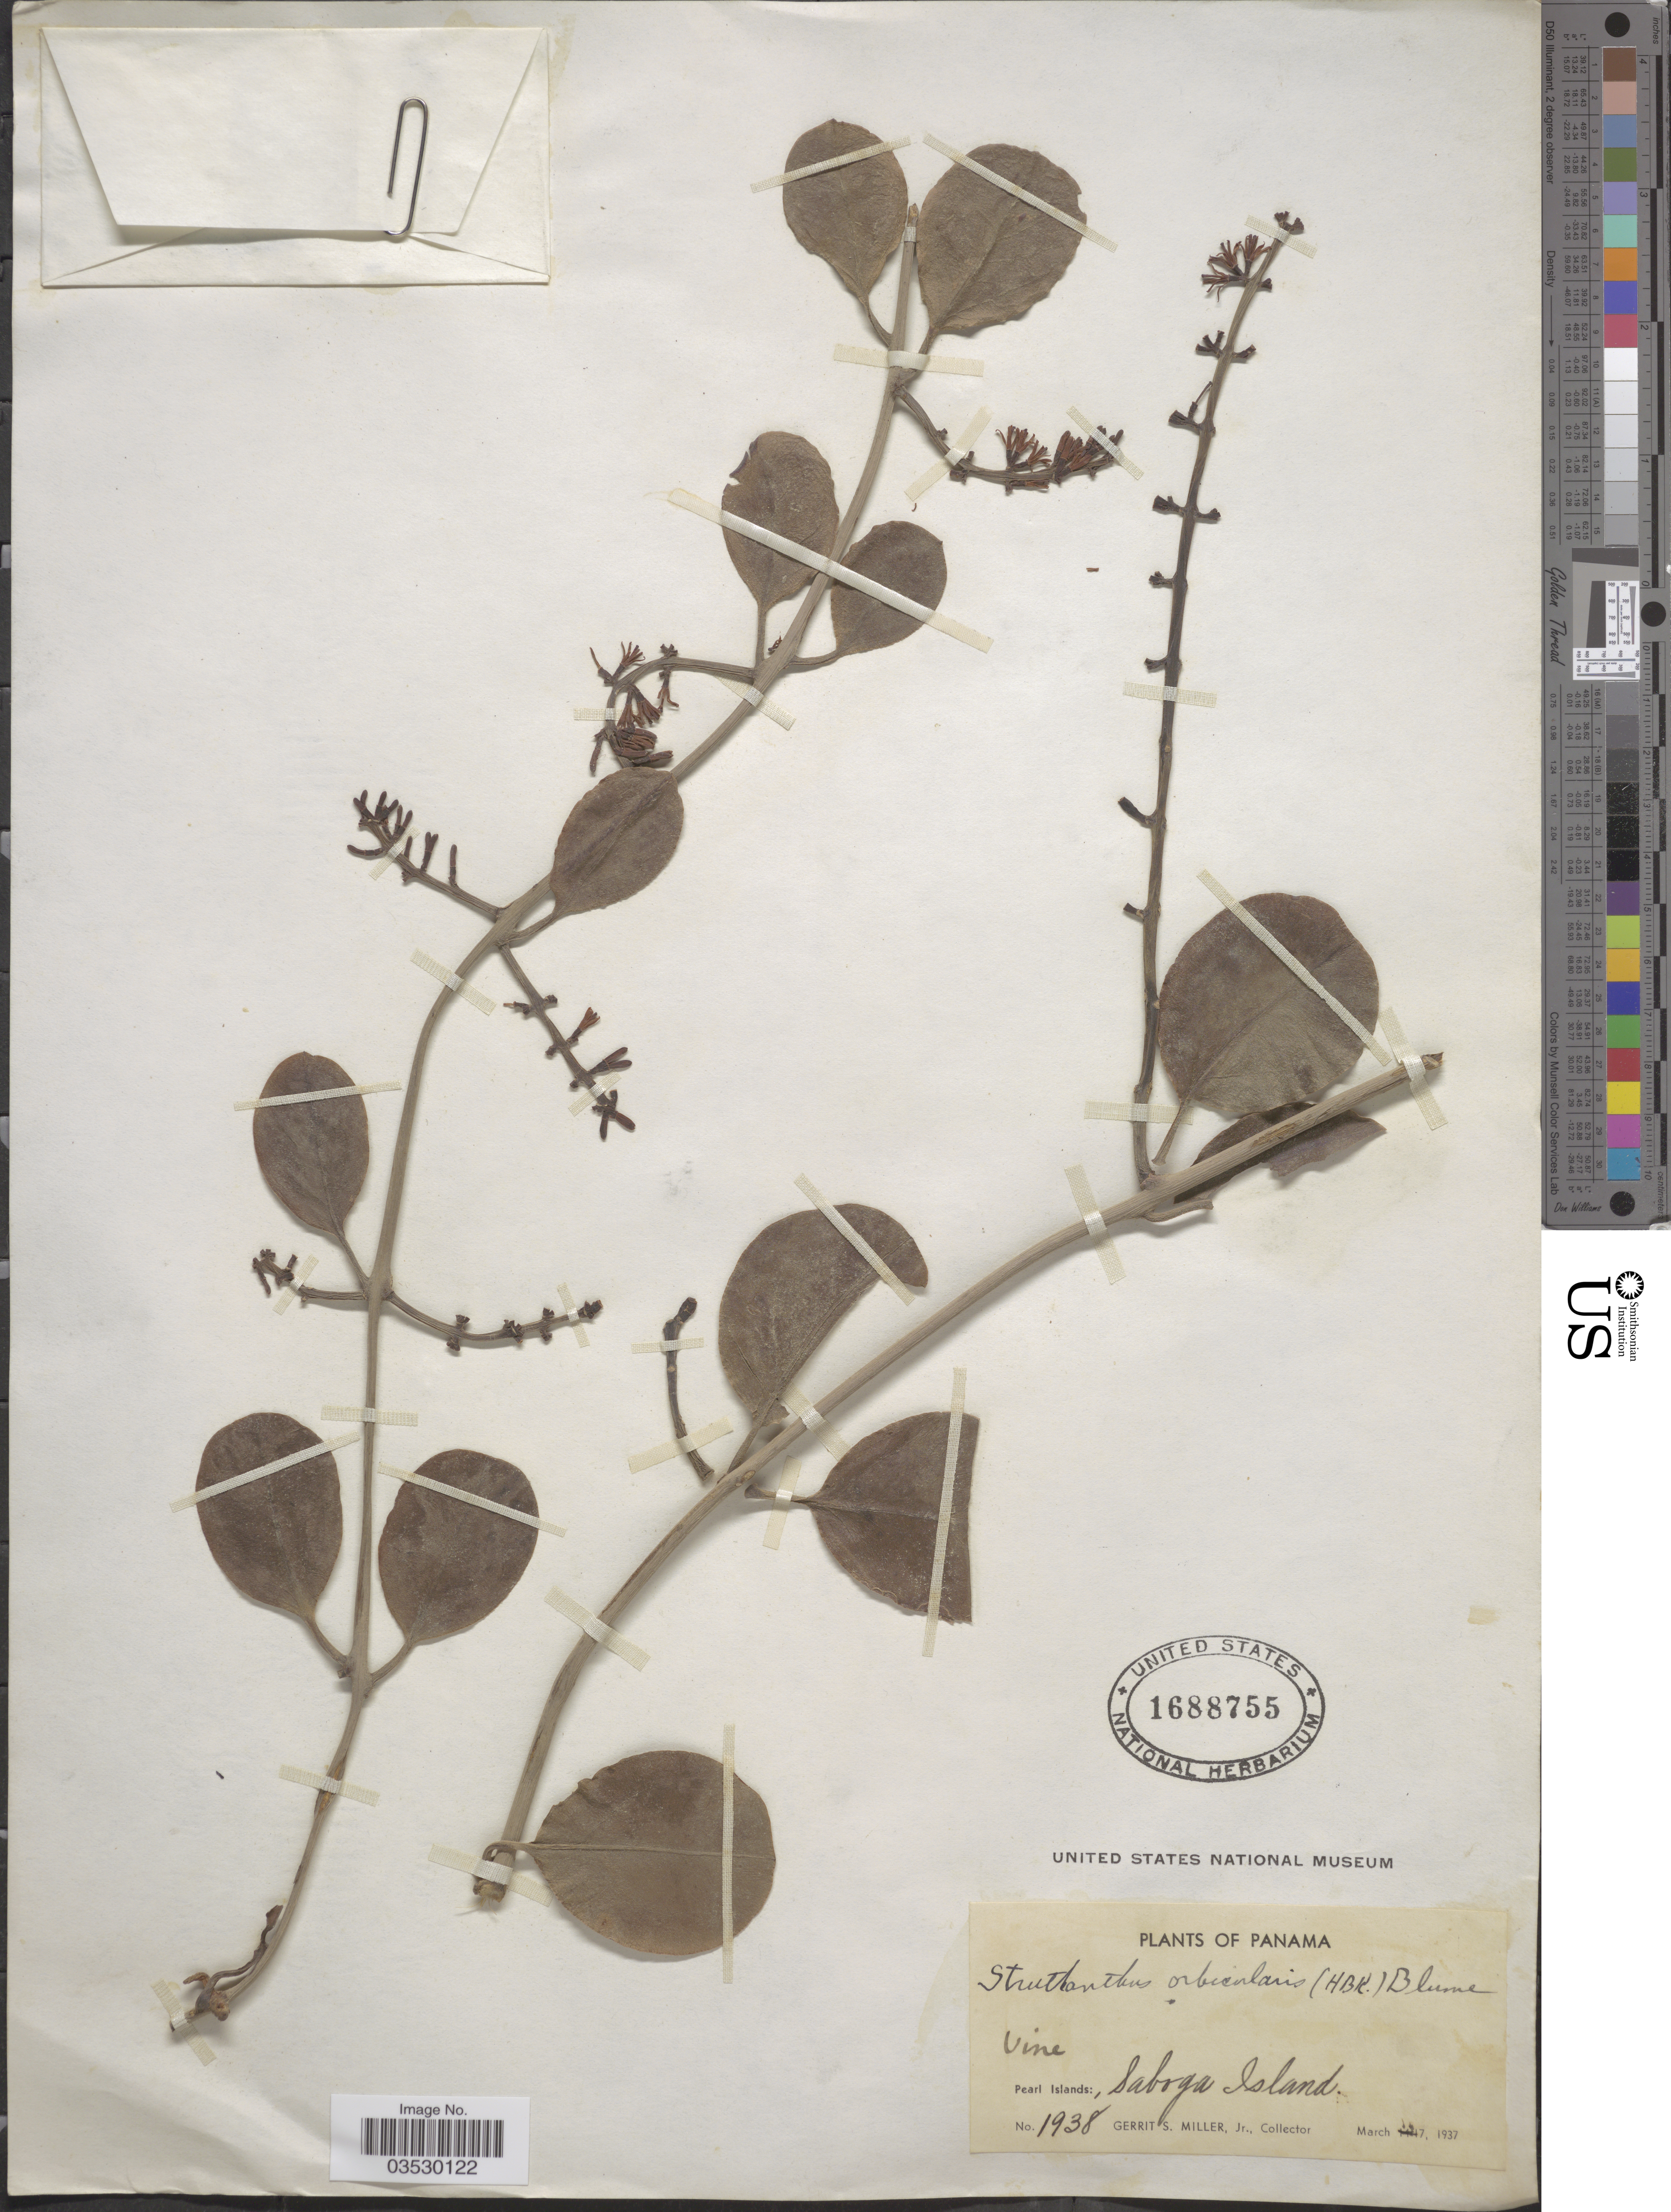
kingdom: Plantae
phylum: Tracheophyta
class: Magnoliopsida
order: Santalales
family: Loranthaceae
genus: Struthanthus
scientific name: Struthanthus orbicularis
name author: (Kunth) Blume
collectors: G. S. Miller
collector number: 1938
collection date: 1937-03-17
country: Panama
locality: Pearl Islands: Saboga Island.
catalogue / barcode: US 1688755